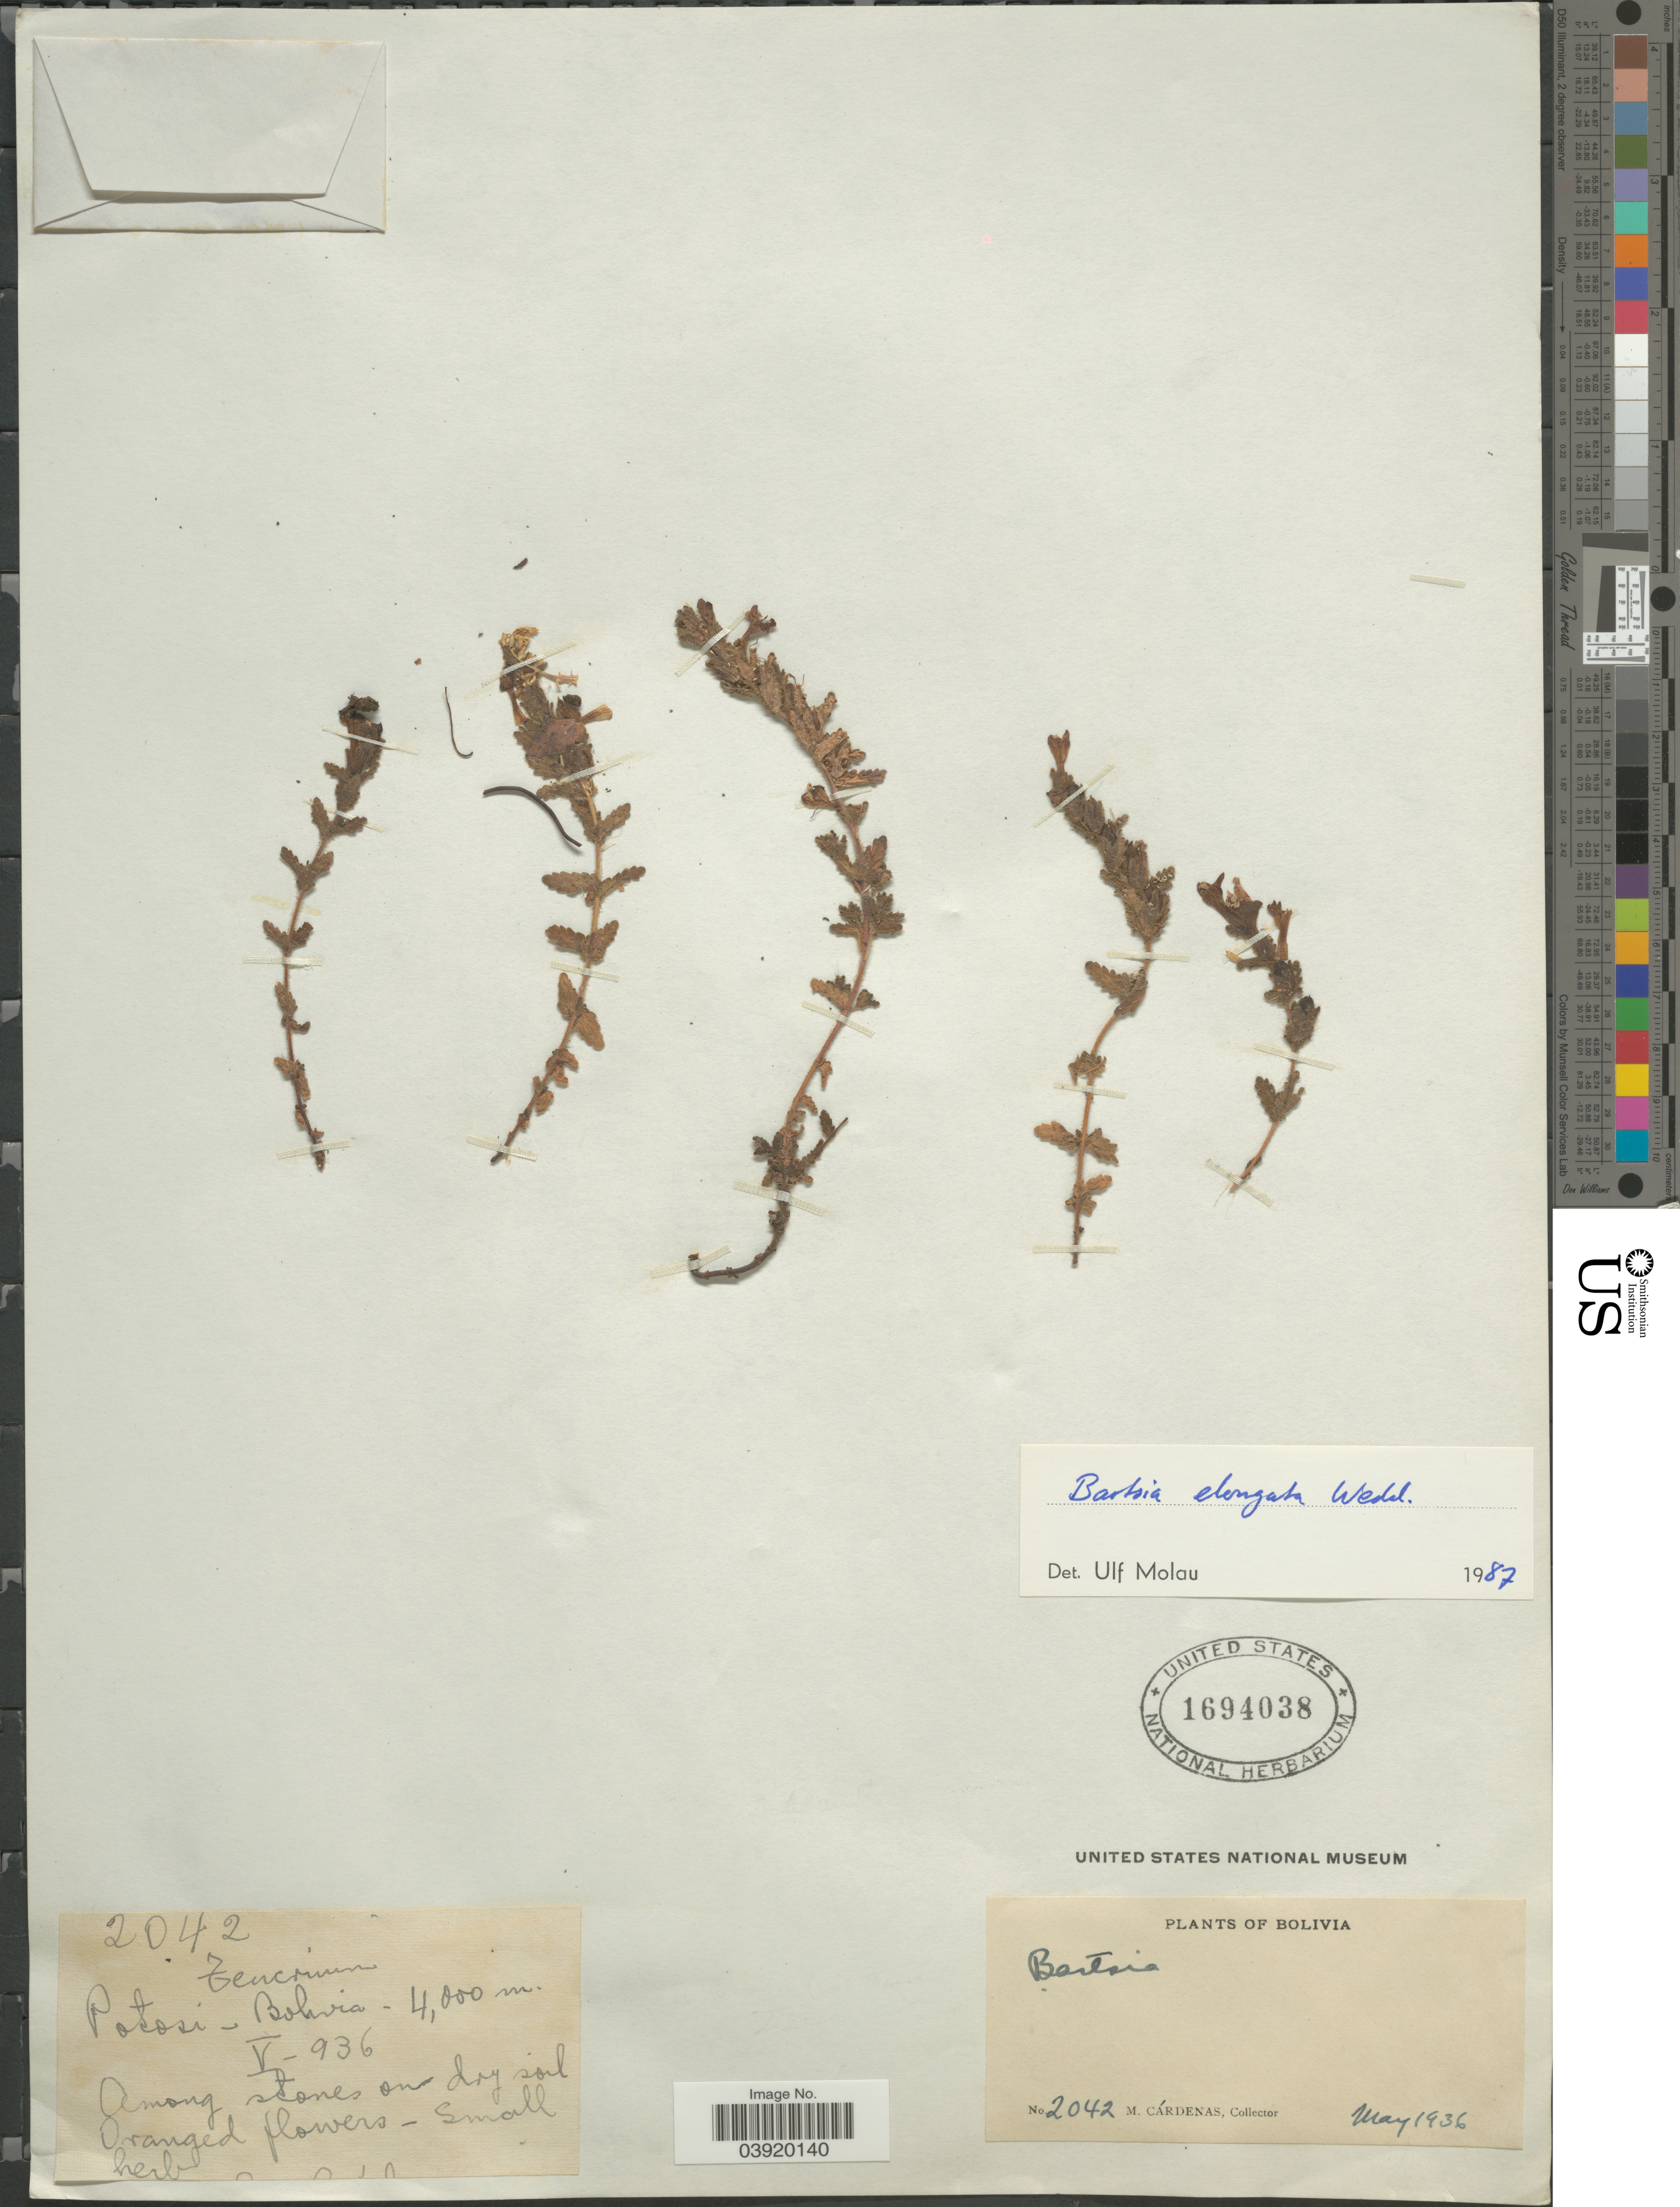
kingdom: Plantae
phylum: Tracheophyta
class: Magnoliopsida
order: Lamiales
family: Orobanchaceae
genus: Bartsia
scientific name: Bartsia elongata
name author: Wedd.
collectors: M. Cárdenas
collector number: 2042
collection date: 1936-05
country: Bolivia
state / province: Potosi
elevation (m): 4000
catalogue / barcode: US 1694038